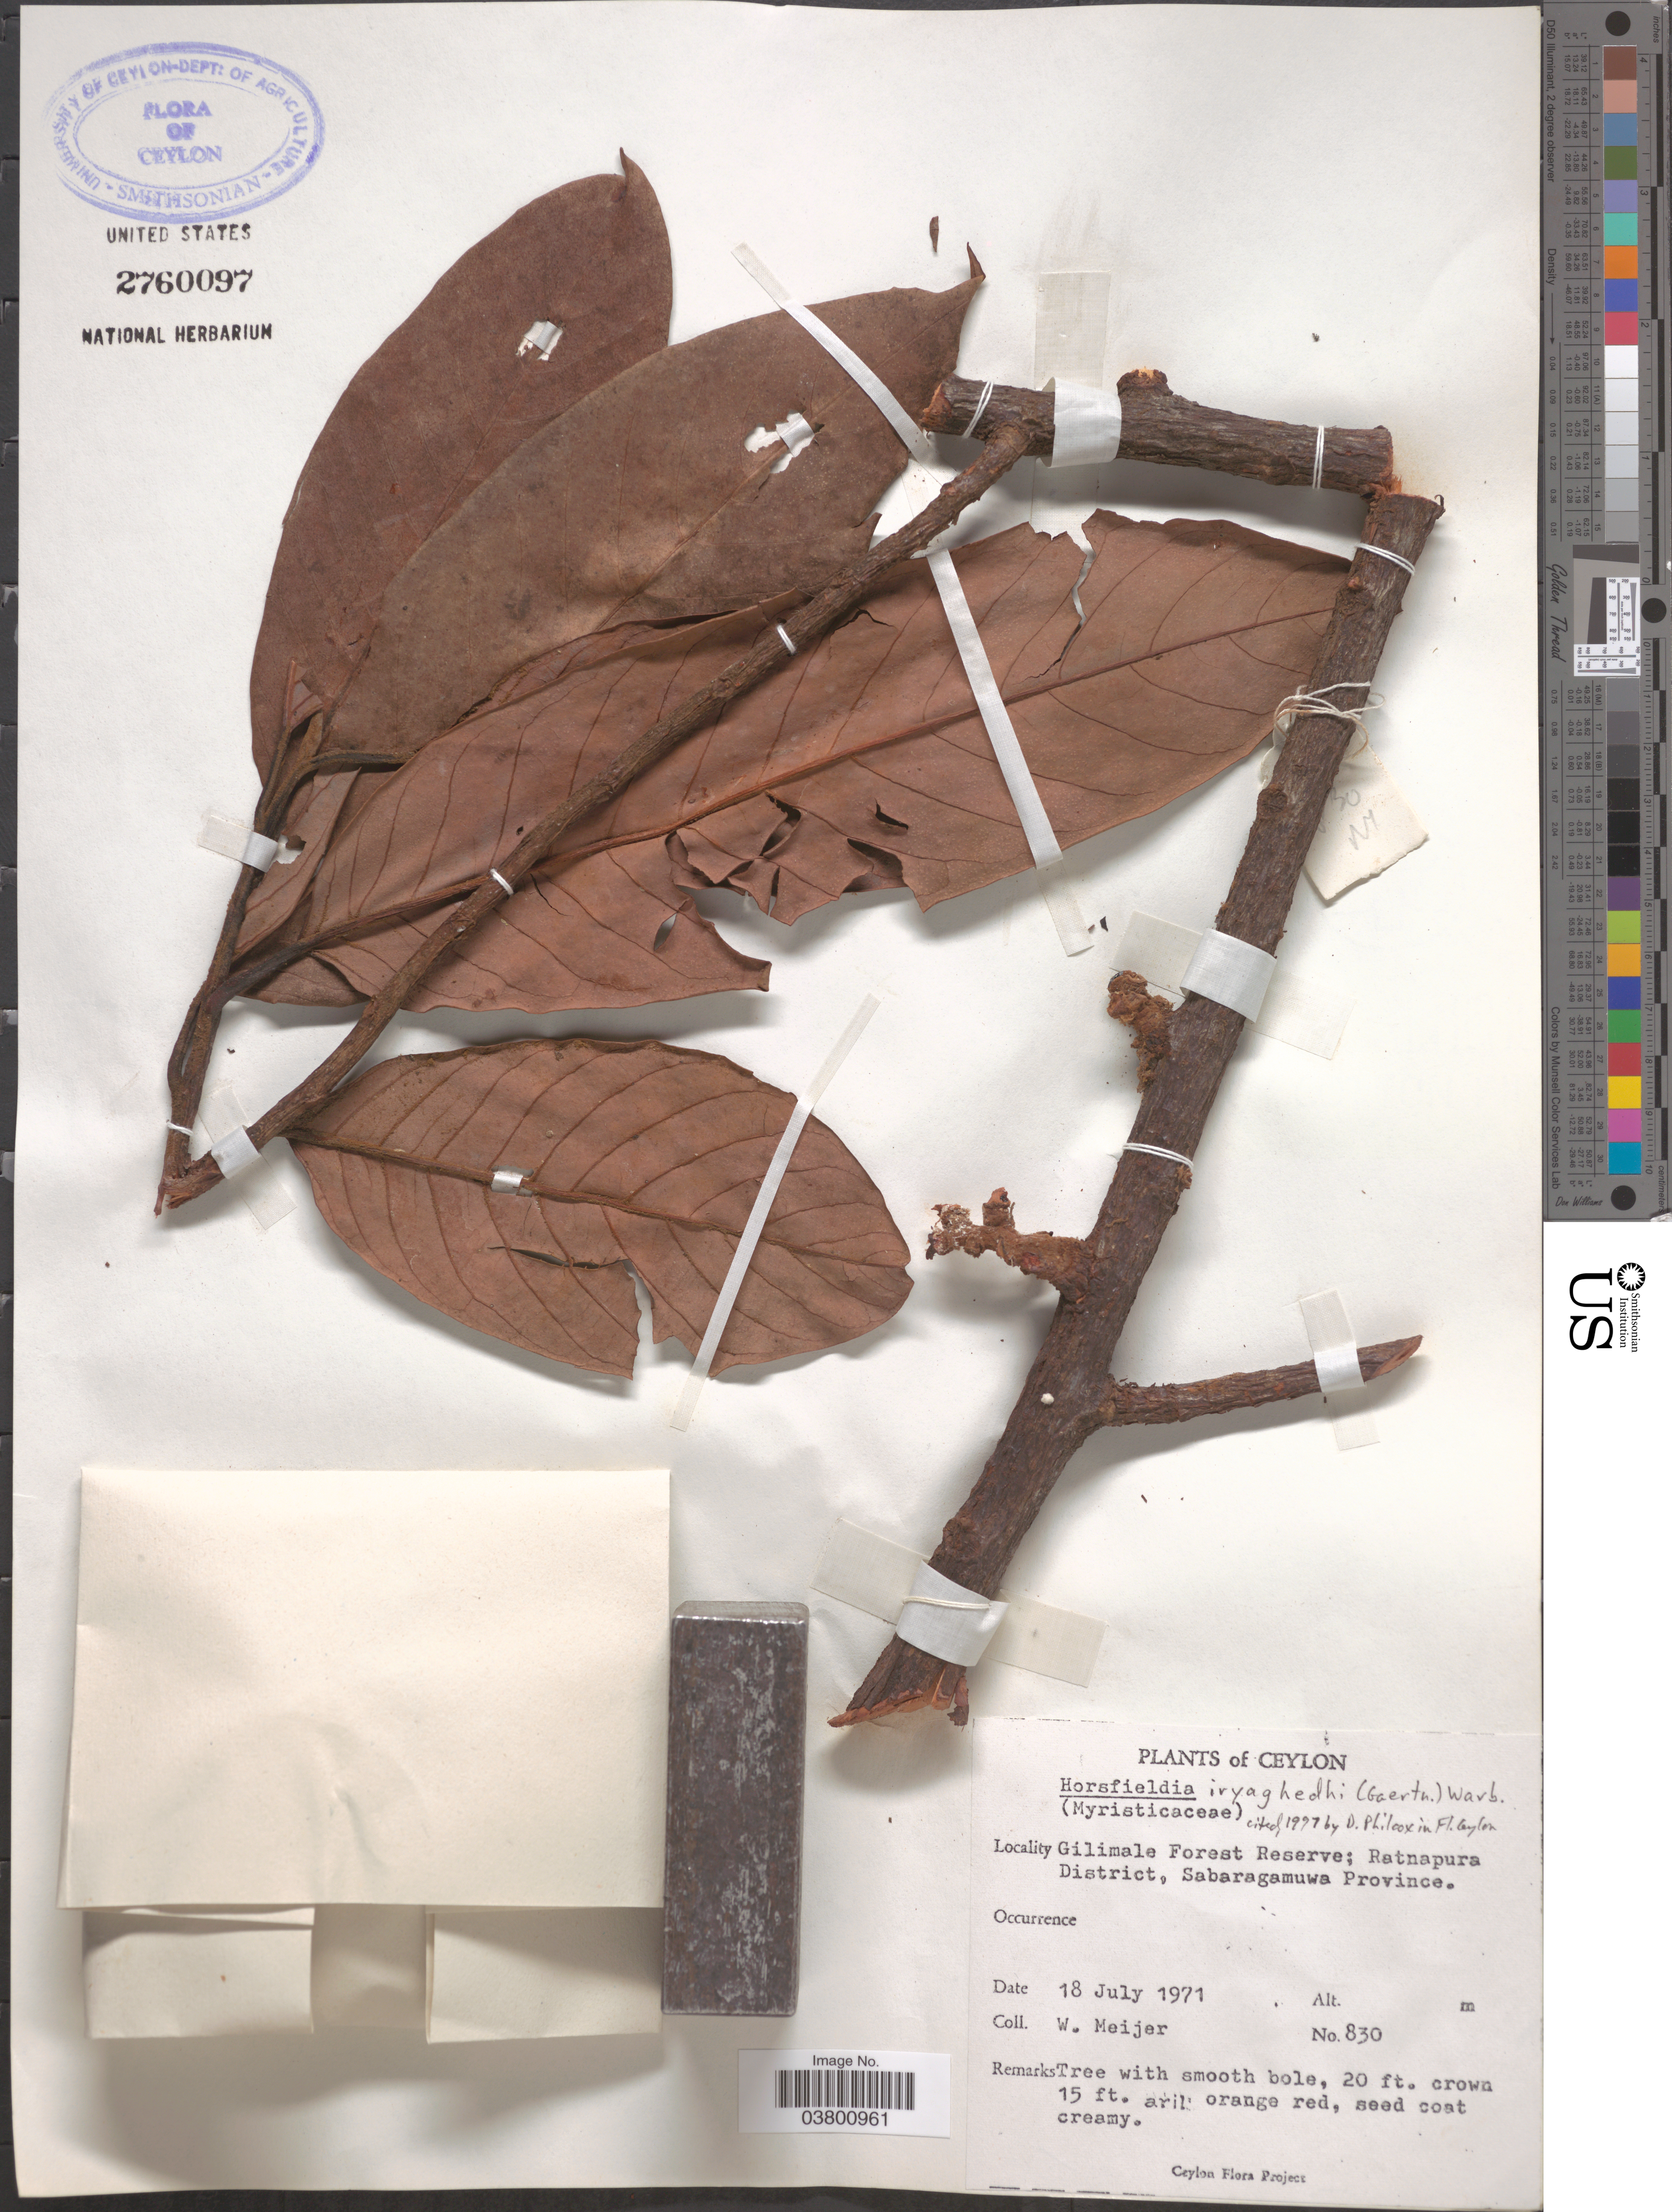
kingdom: Plantae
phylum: Tracheophyta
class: Magnoliopsida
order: Magnoliales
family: Myristicaceae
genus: Horsfieldia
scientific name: Horsfieldia iryaghedhi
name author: (Gaertn.) Warb.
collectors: W. Meijer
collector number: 830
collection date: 1971-07-18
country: Sri Lanka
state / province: Sabaragamuwa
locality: Ceylon. Gilimale Forest Reserve; Ratnapura District.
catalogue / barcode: US 2760097